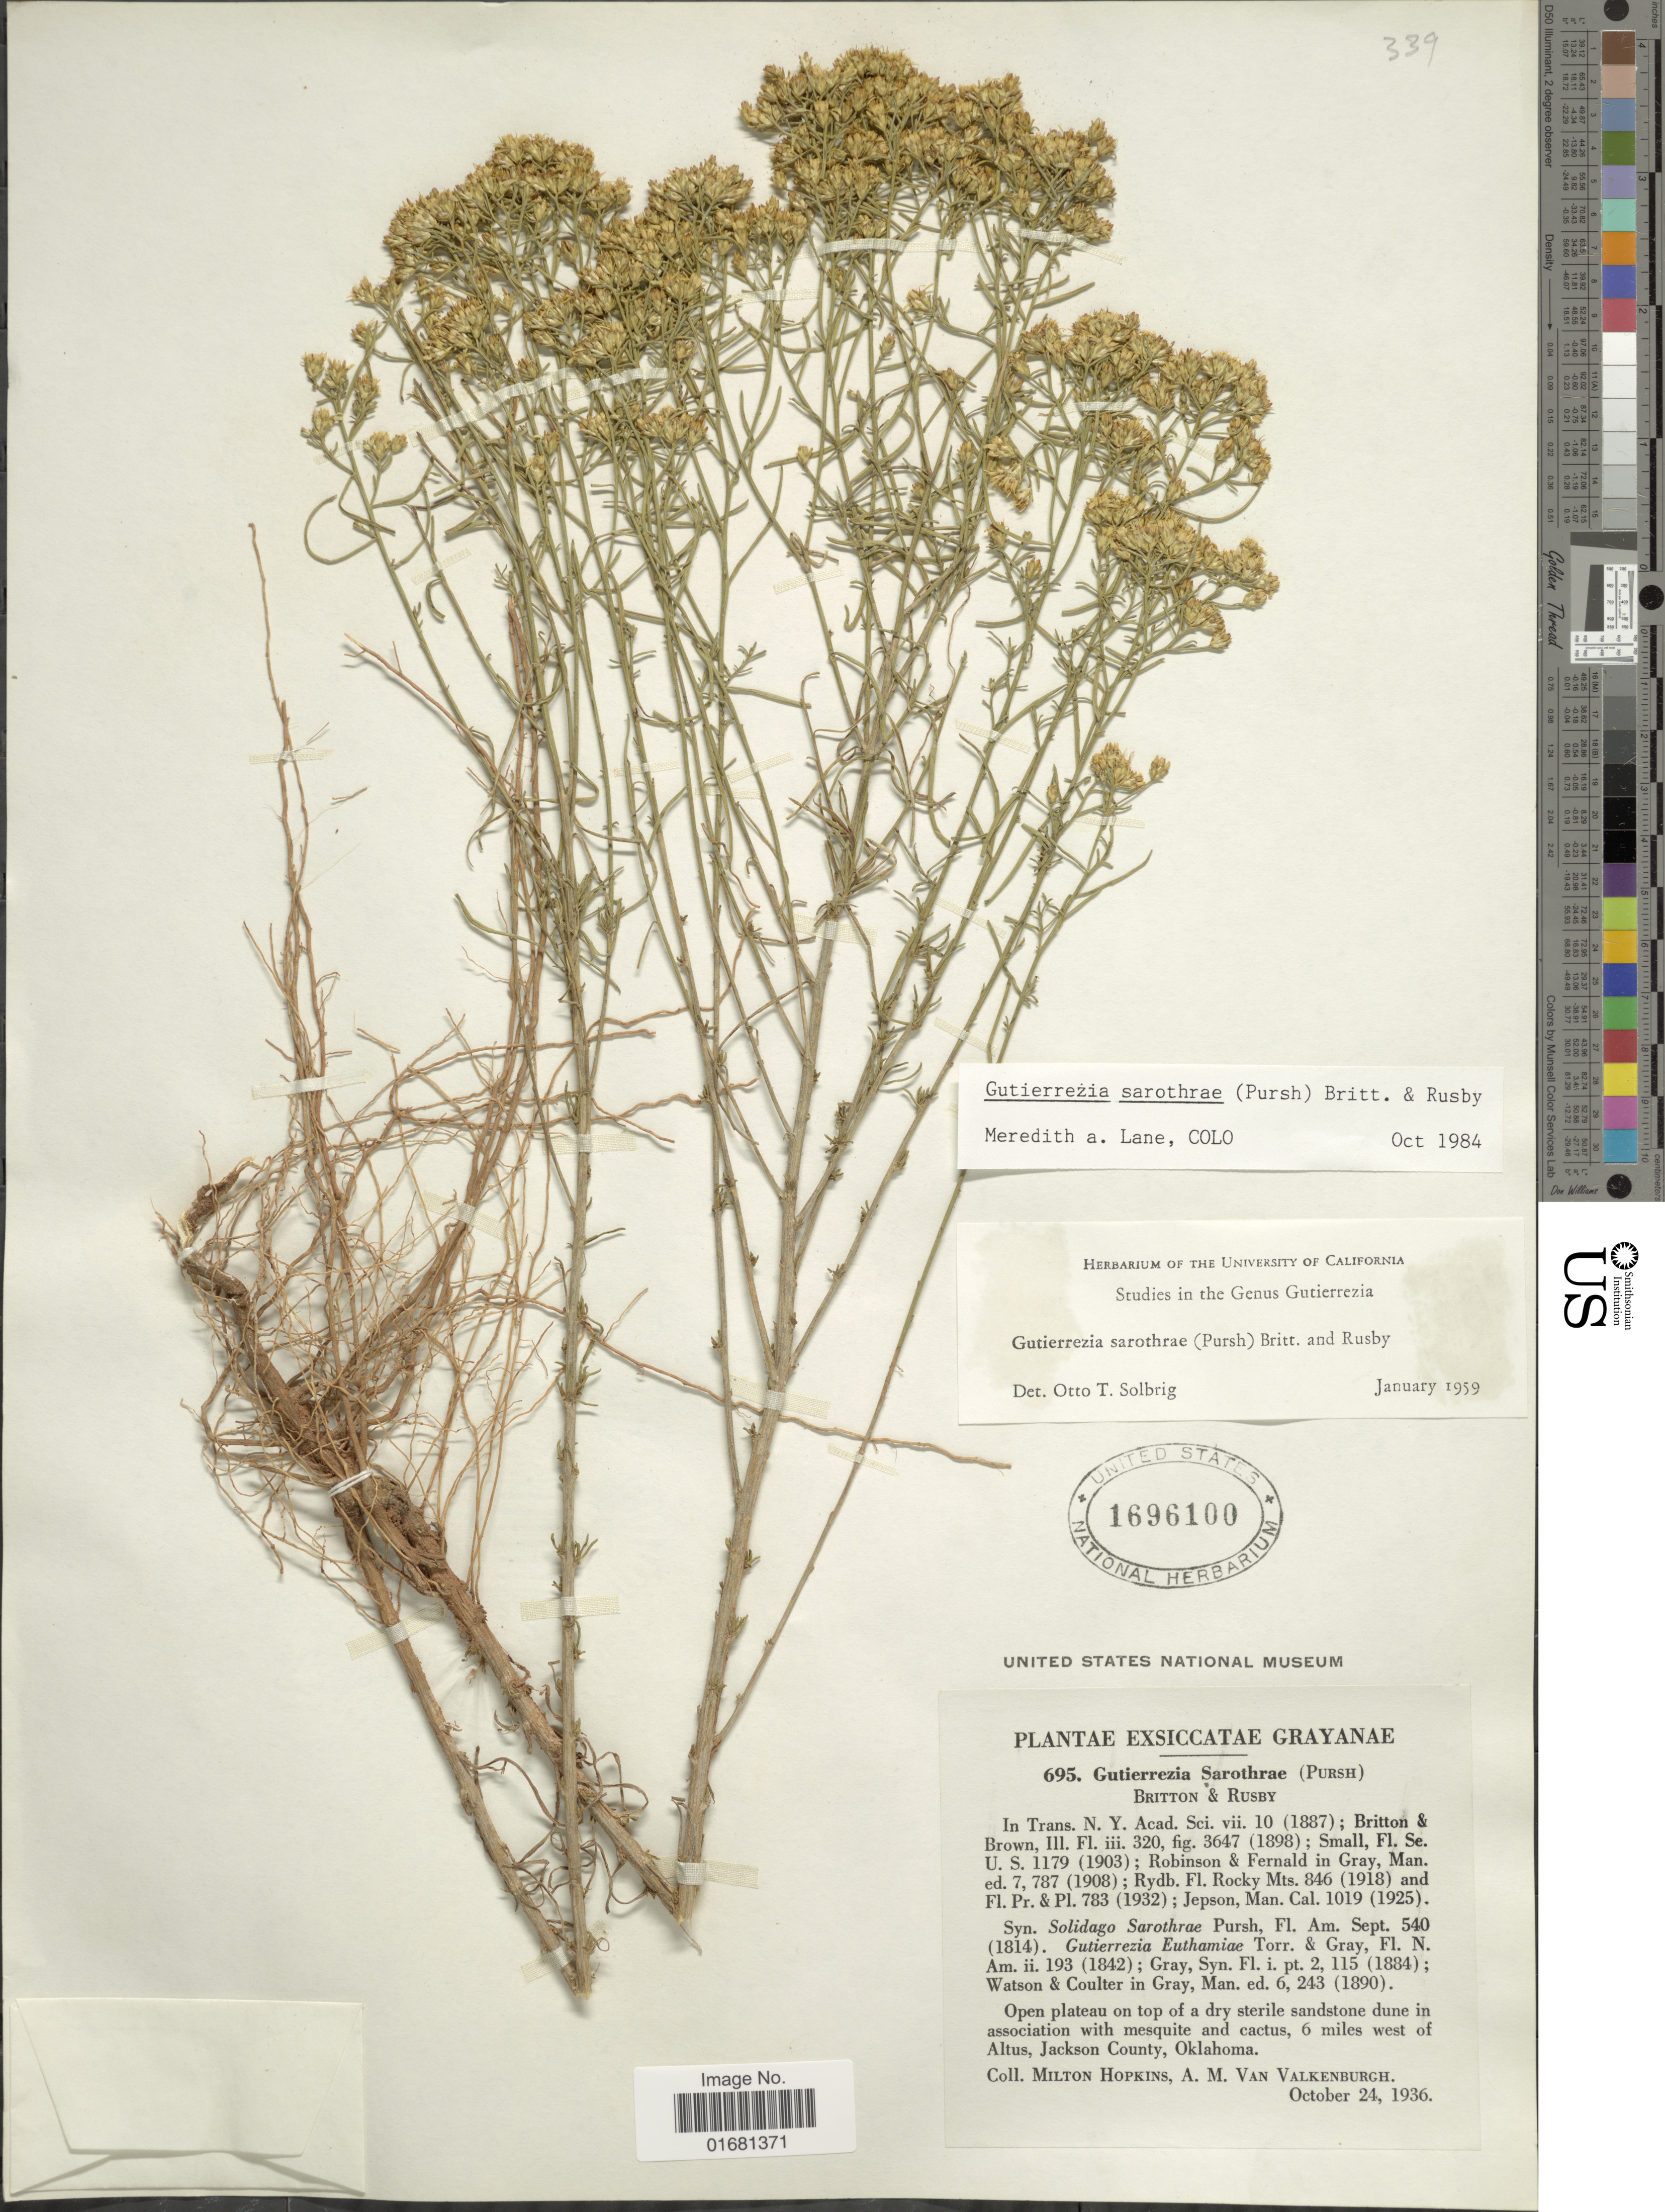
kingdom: Plantae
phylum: Tracheophyta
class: Magnoliopsida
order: Asterales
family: Asteraceae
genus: Gutierrezia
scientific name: Gutierrezia sarothrae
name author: (Pursh) Britton & Rusby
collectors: M. Hopkins & A. Valkenburgh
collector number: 695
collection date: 1936-10-24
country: United States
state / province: Oklahoma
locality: Open plateau on top of a dry sterile sandstone dune in association with mesquite and cactus, 6 miles west of Altus, Jackson County, Oklahoma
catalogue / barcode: US 1686100